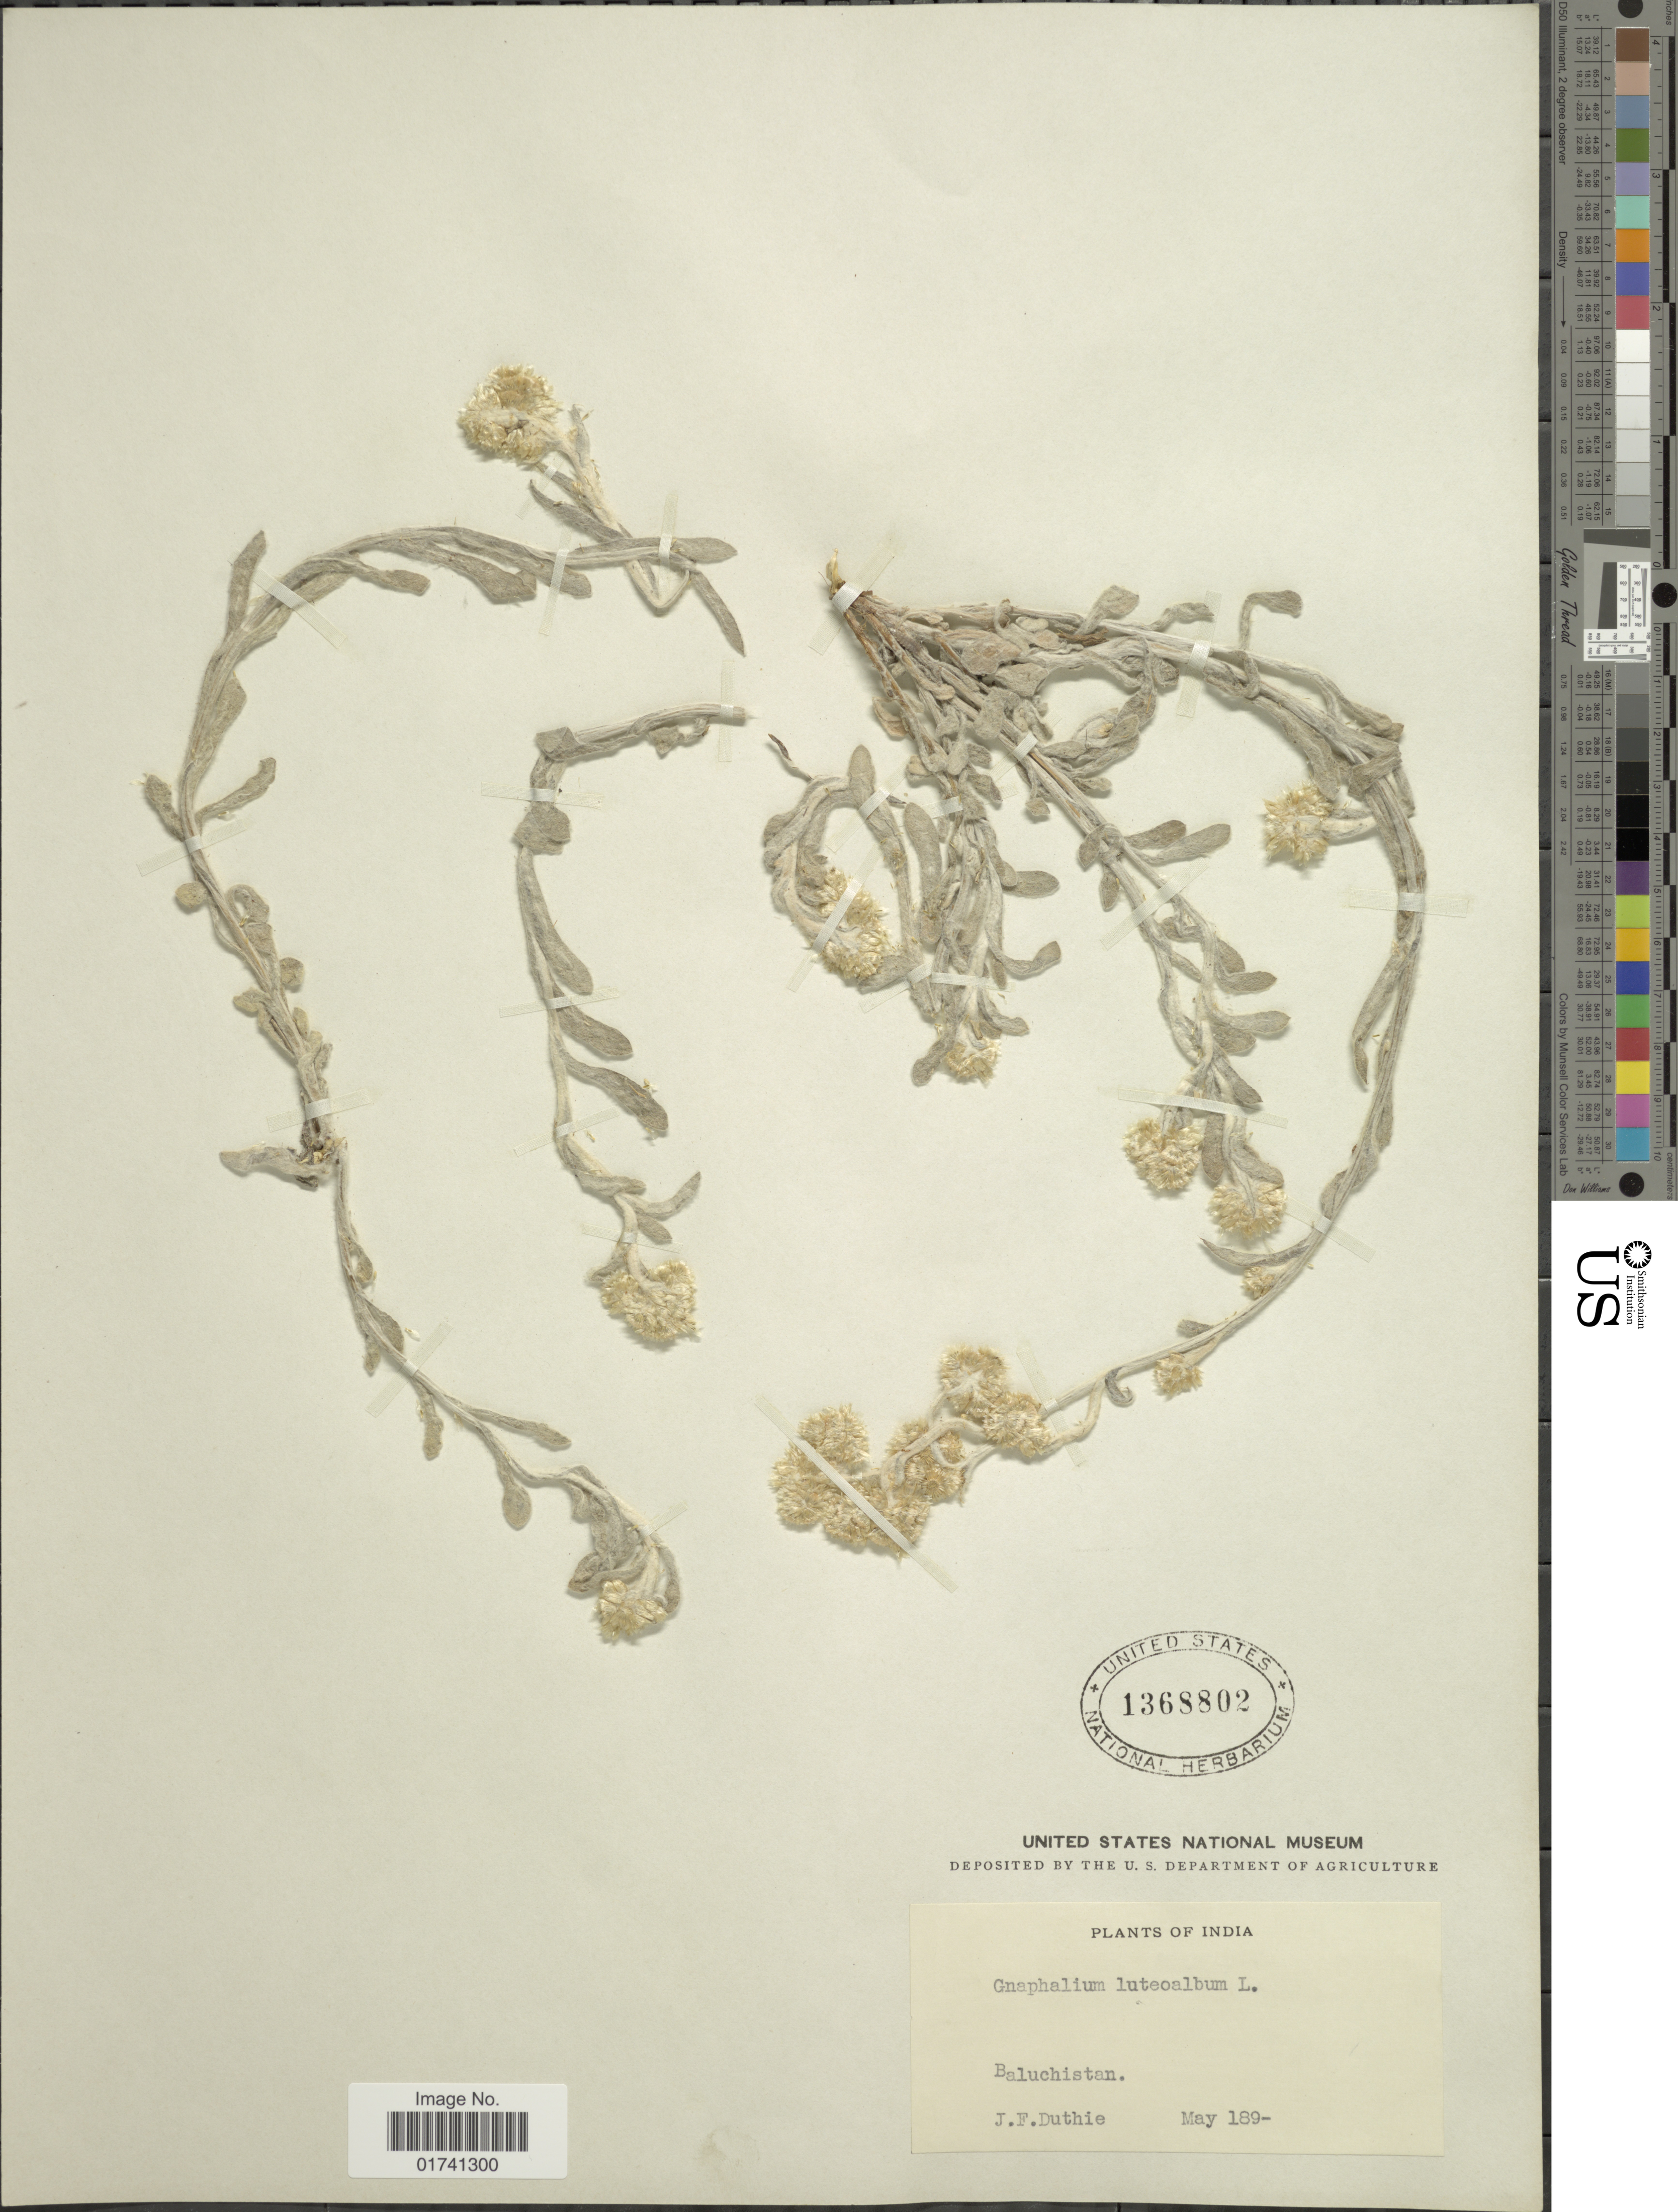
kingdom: Plantae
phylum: Tracheophyta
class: Magnoliopsida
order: Asterales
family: Asteraceae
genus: Laphangium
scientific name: Laphangium luteoalbum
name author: (L.) Tzvelev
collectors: J. F. Duthie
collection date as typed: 189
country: India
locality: Baluchistan.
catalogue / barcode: US 1368802